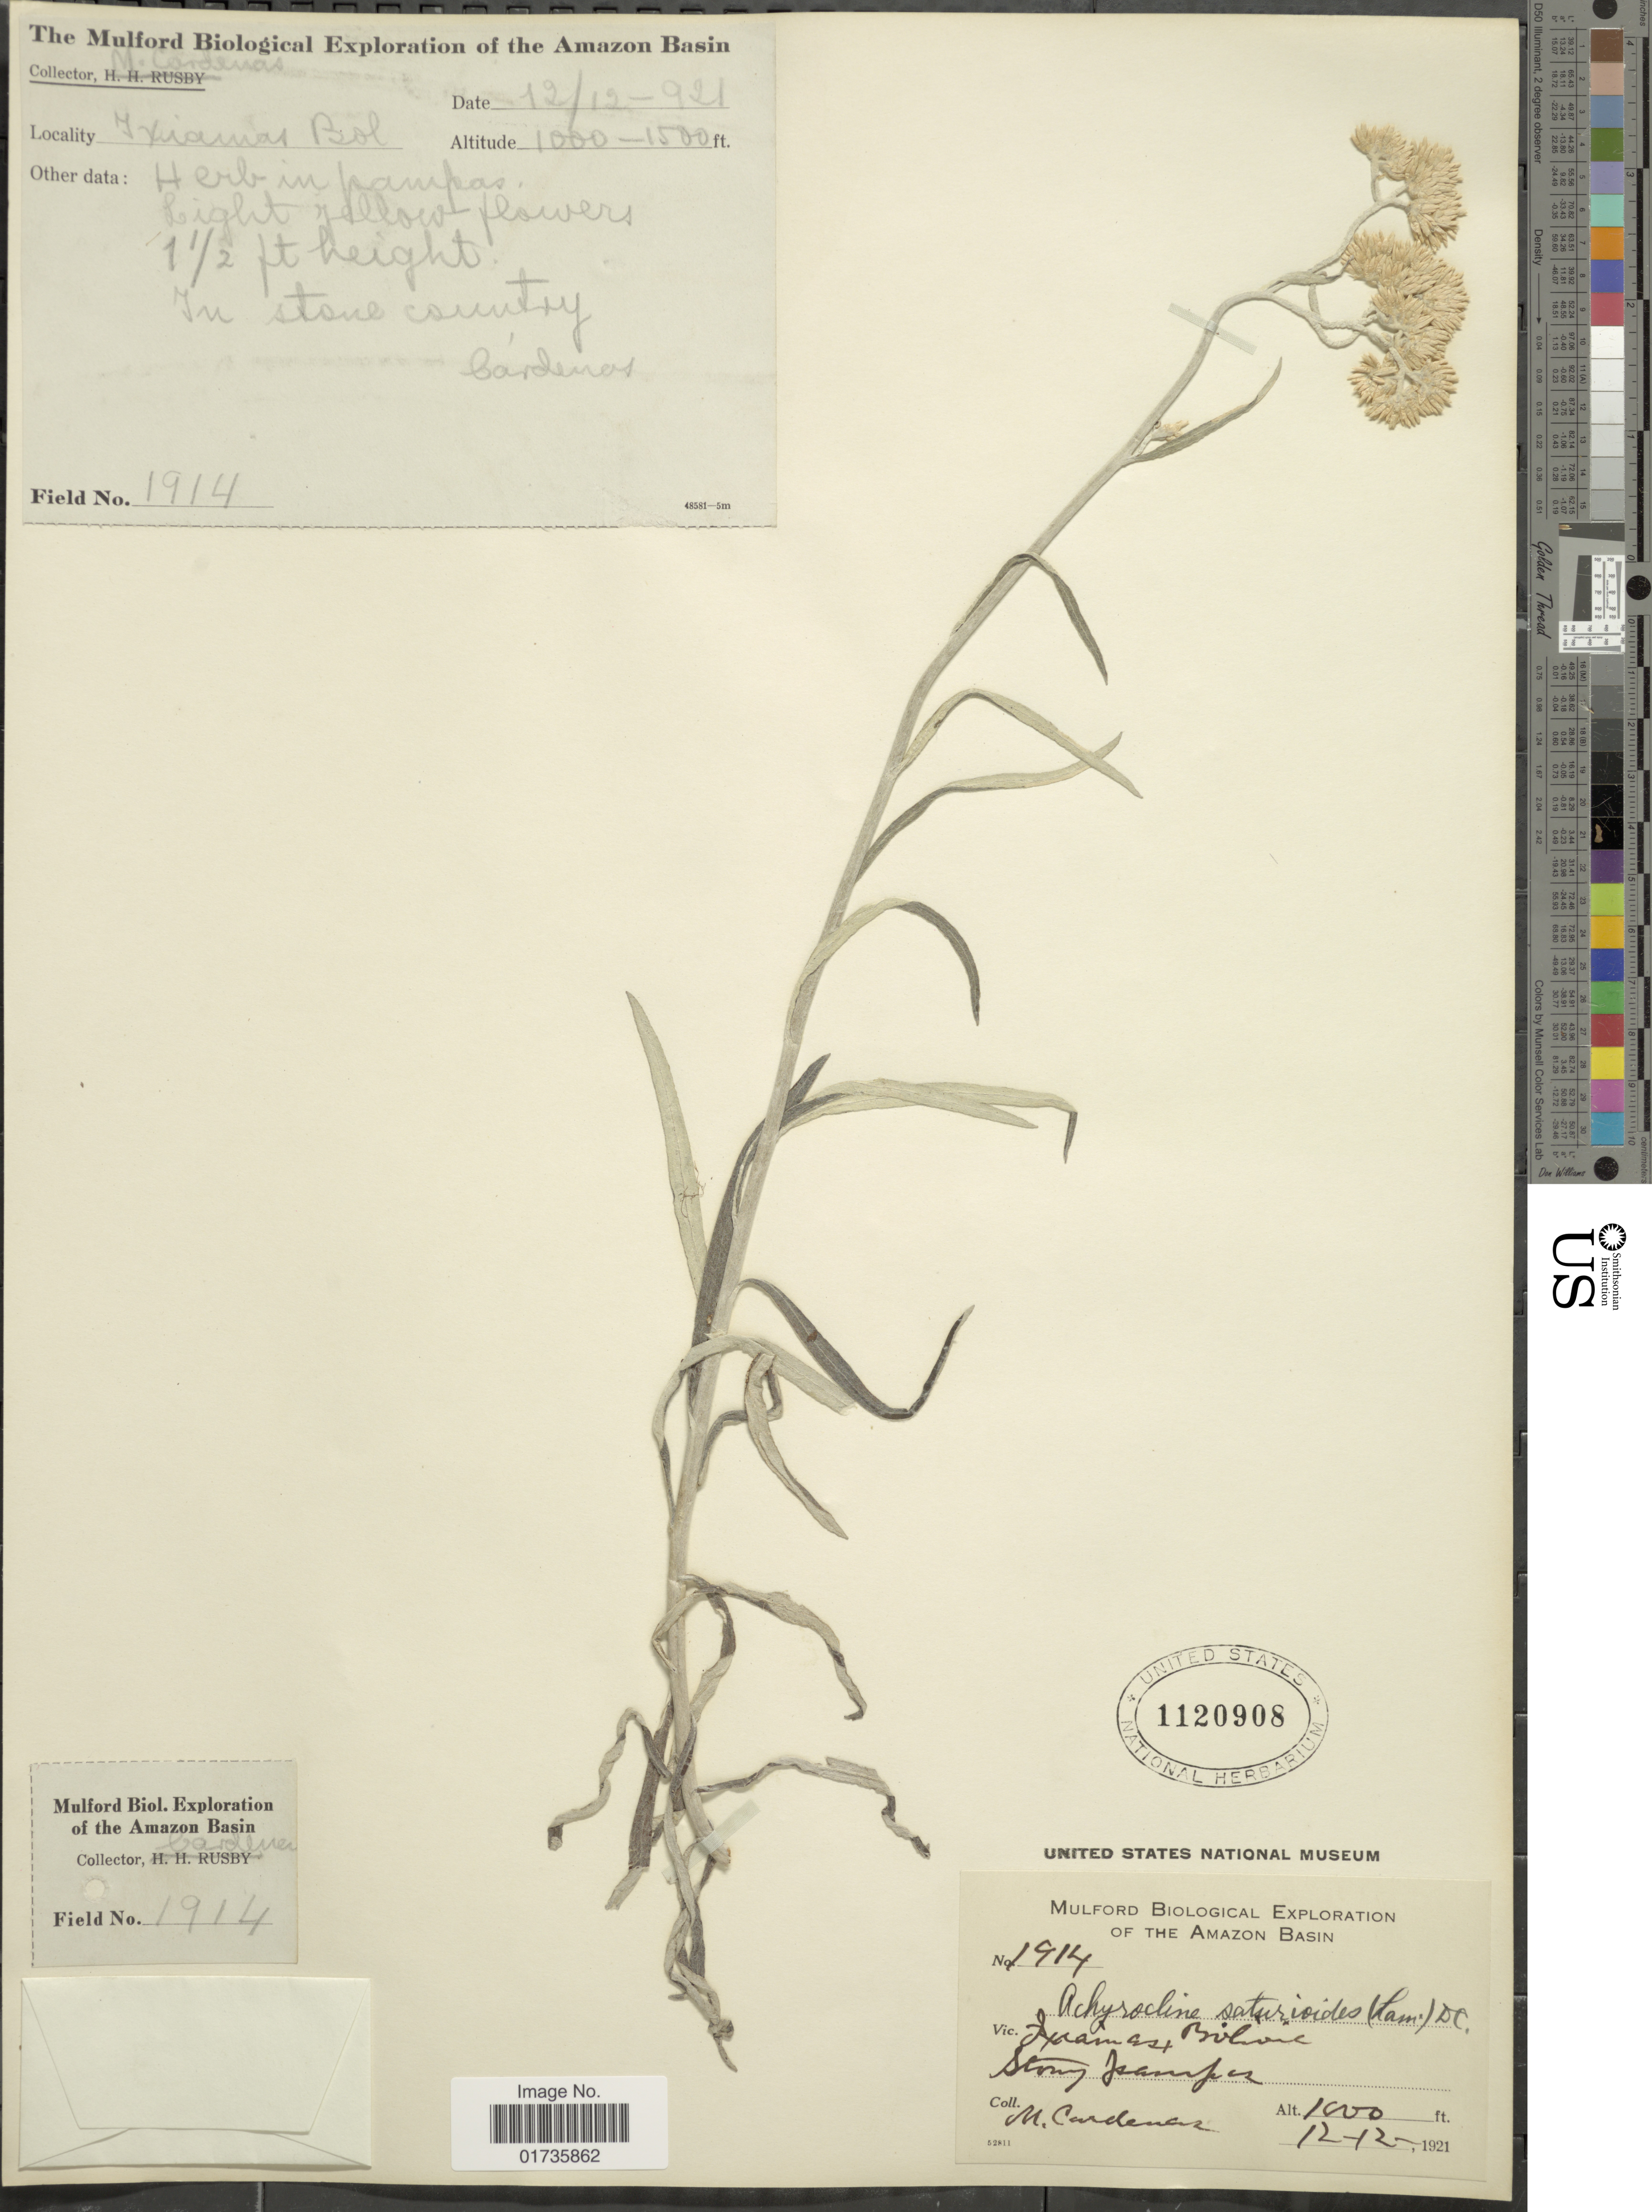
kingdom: Plantae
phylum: Tracheophyta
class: Magnoliopsida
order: Asterales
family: Asteraceae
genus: Achyrocline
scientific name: Achyrocline satureioides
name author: (Lam.) DC.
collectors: M. Cárdenas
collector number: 1914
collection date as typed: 12-12-1921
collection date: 1921-12-12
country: Bolivia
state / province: La Paz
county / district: Iturralde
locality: Ixiamas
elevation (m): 305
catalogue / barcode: US 1120908